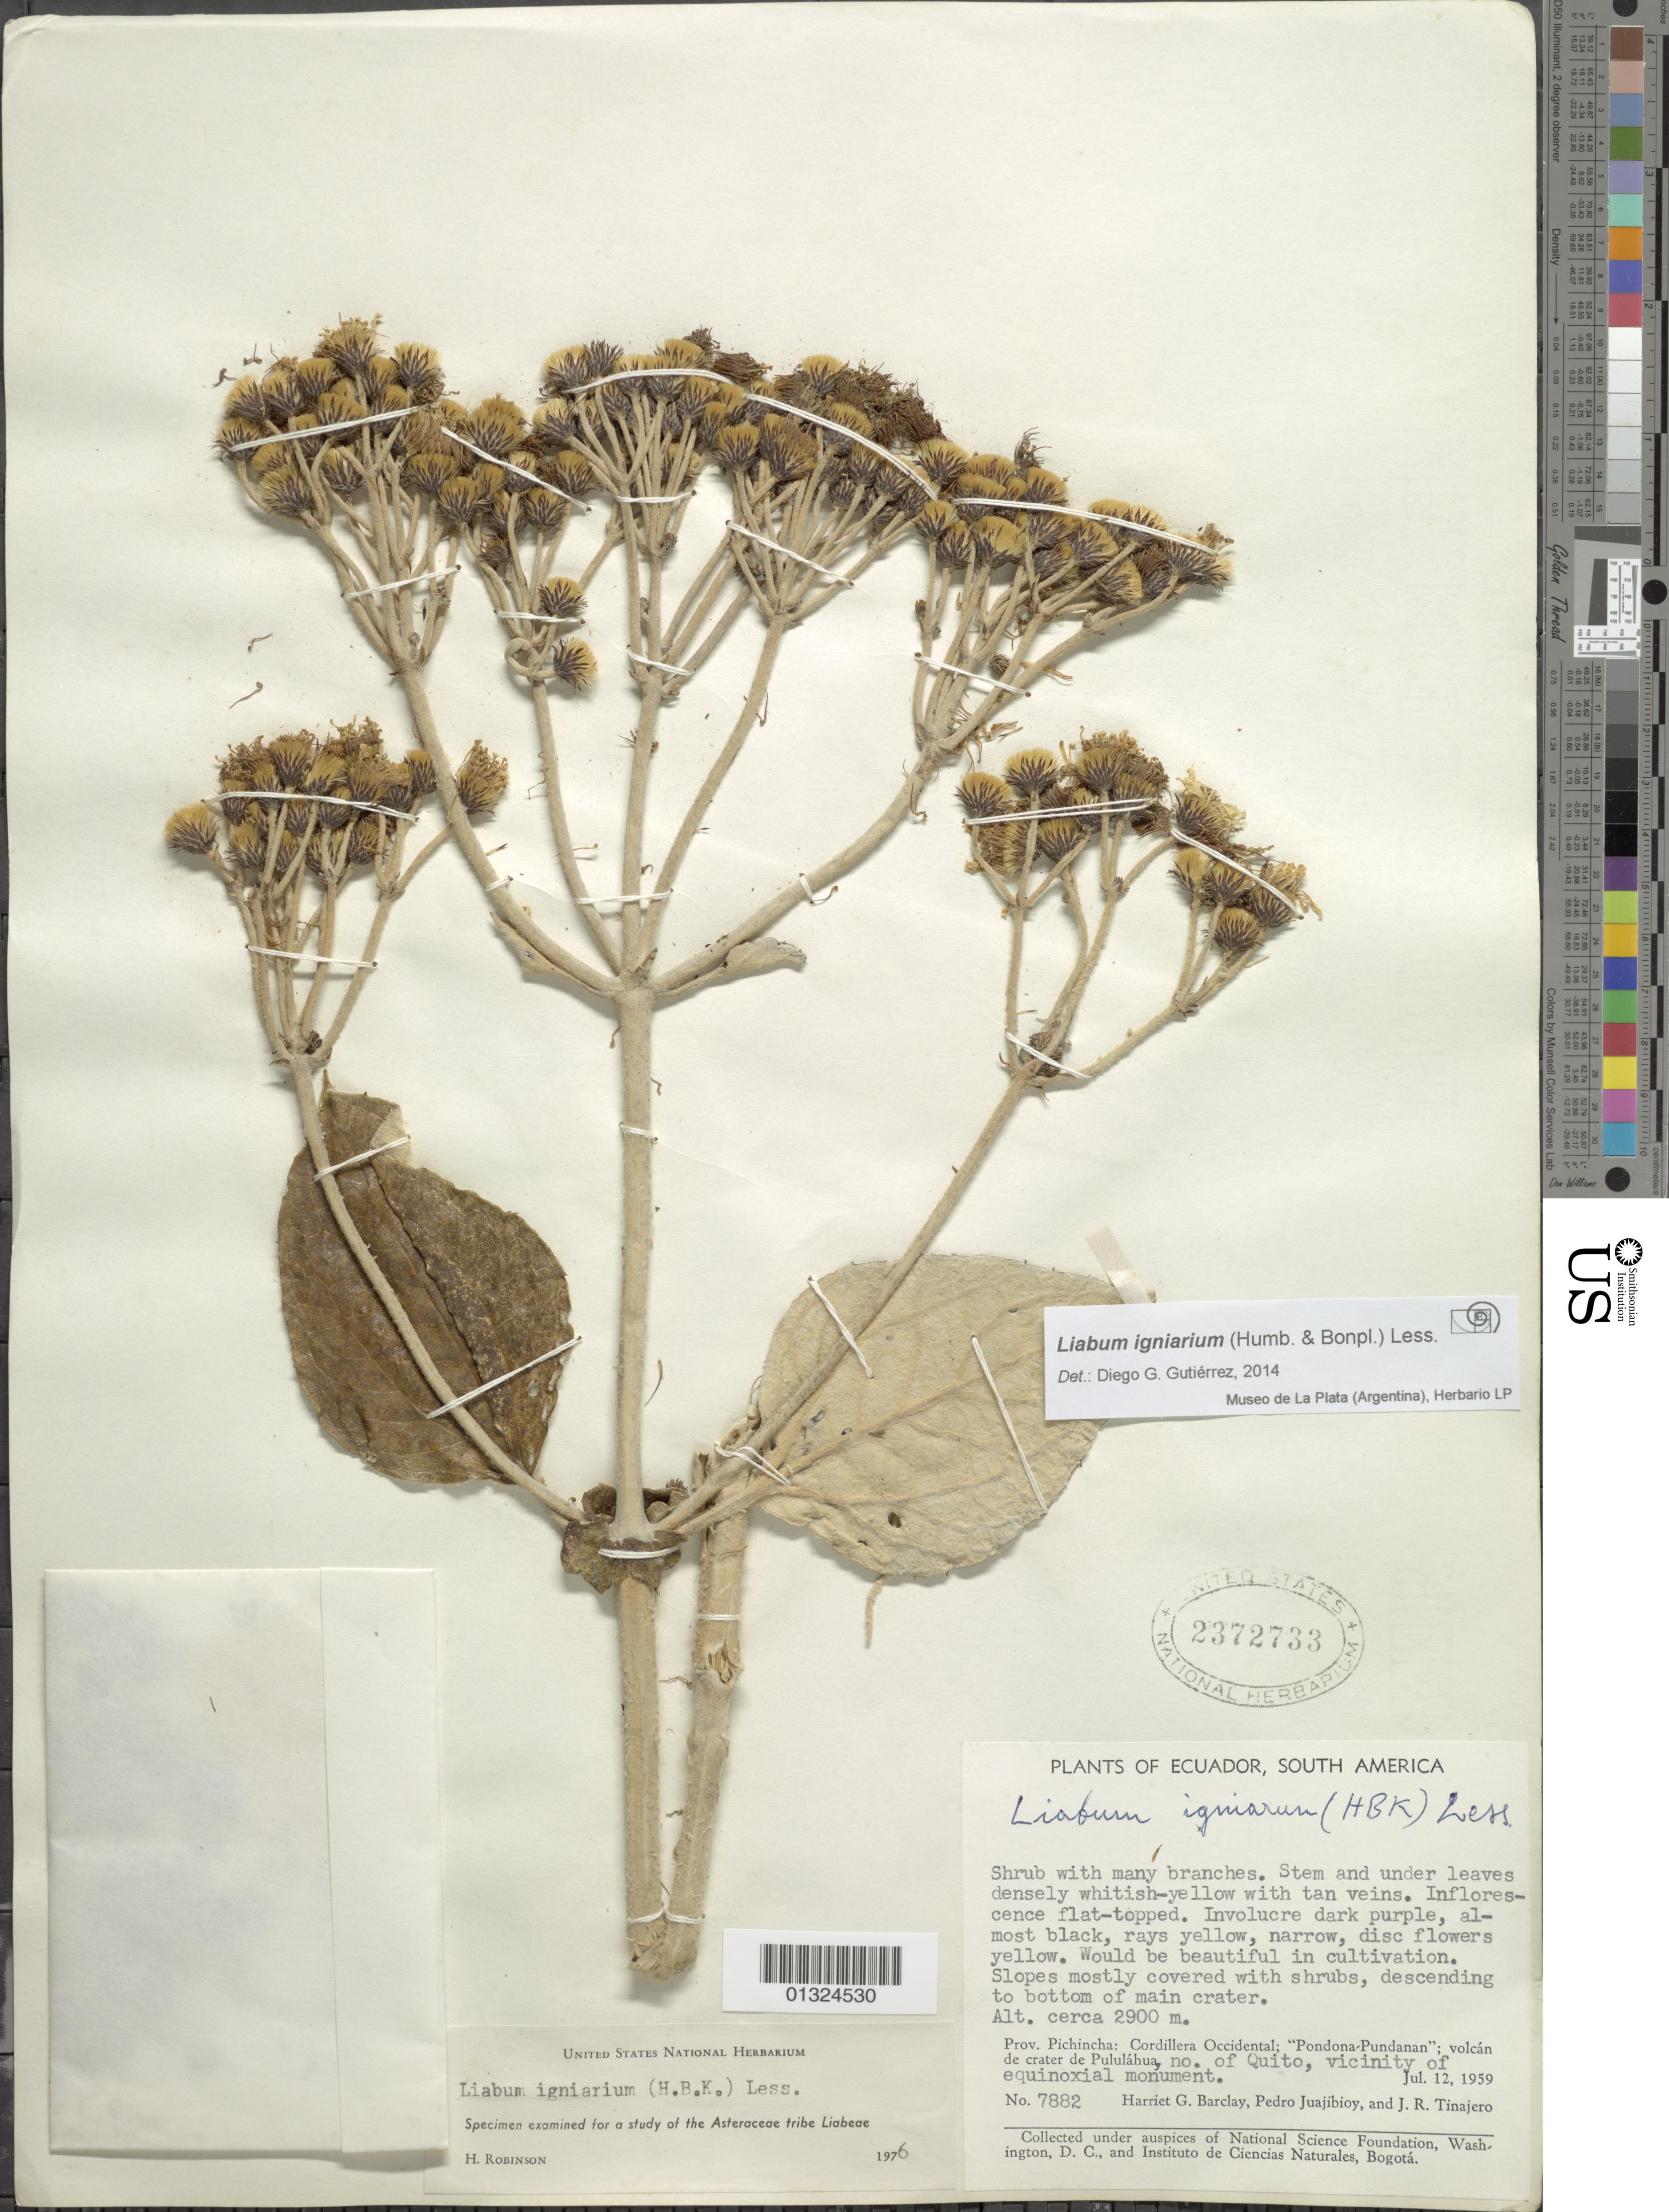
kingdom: Plantae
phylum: Tracheophyta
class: Magnoliopsida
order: Asterales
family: Asteraceae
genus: Liabum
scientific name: Liabum igniarium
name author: Less.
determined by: Gutierrez, D. G.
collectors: H. G. Barclay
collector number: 7882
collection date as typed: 12 Jul 1959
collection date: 1959-07-12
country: Ecuador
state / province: Pichincha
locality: Cordillera Occidental; "Pondona-Pundanan"; Volcanic crater of Pululahua; N of Quito, vicinity of Equinoxial monument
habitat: Slopes of crater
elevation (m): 2900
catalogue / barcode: US 2372733